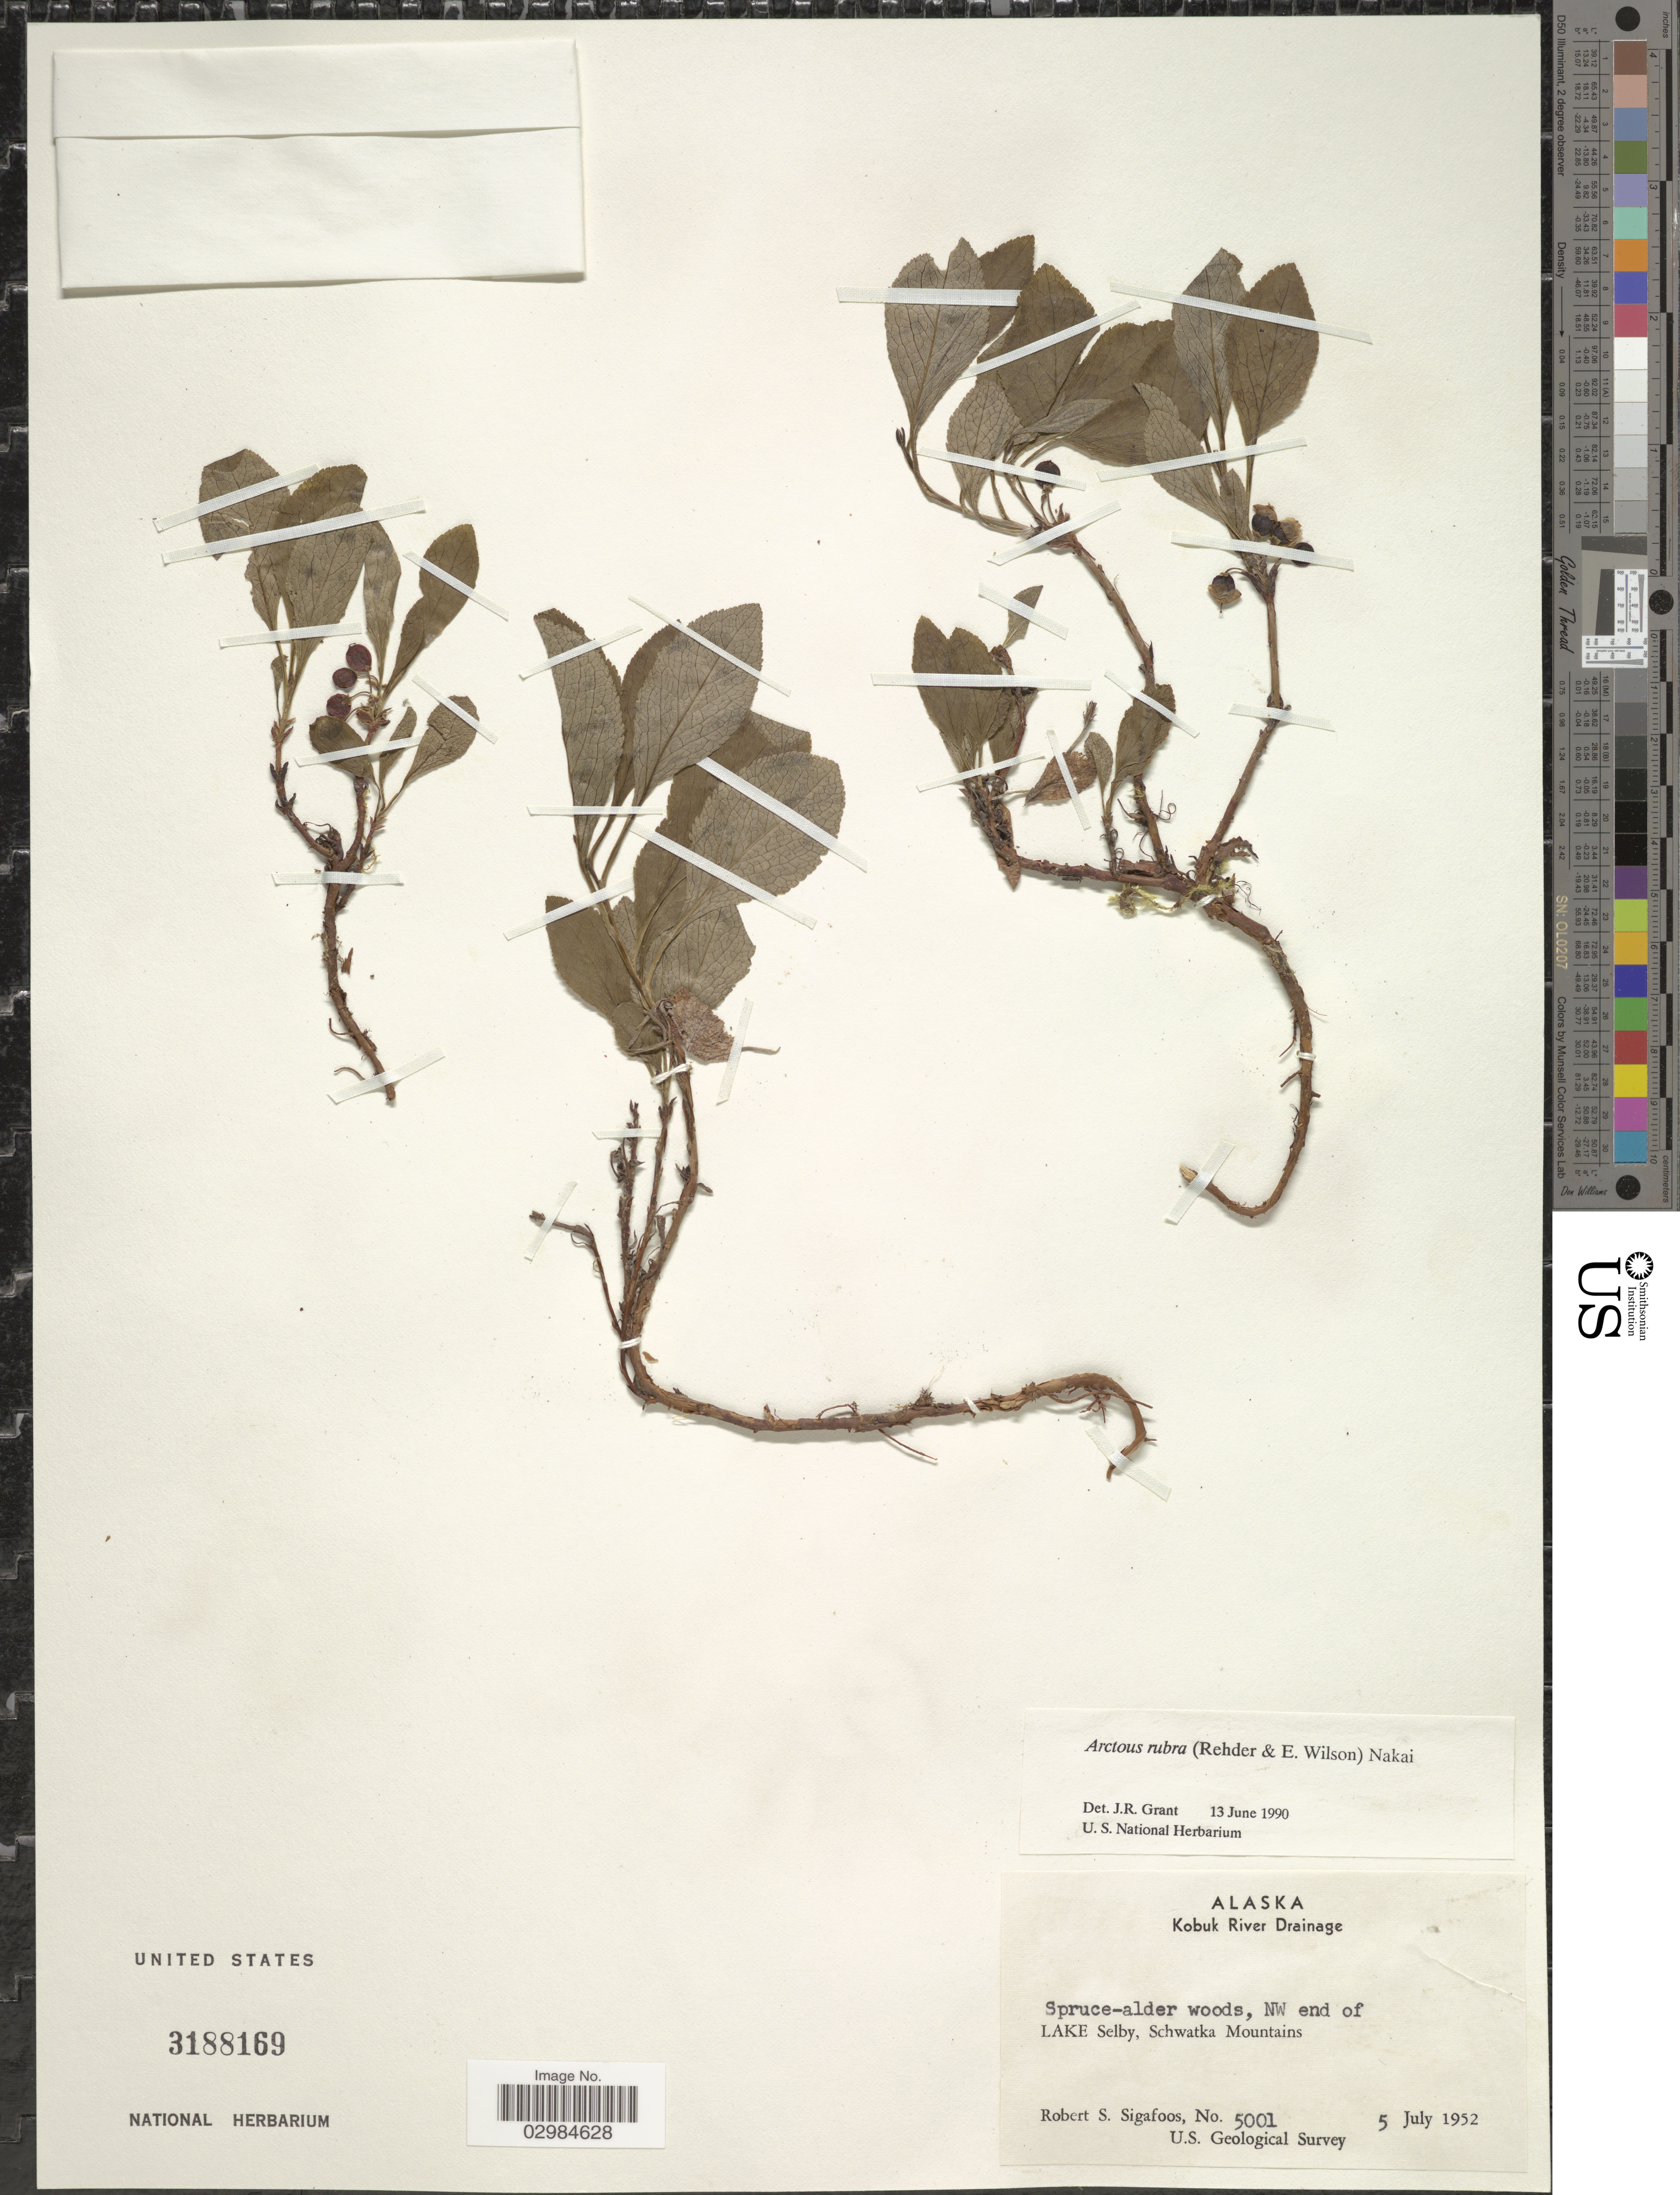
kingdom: Plantae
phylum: Tracheophyta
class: Magnoliopsida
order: Ericales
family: Ericaceae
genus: Arctostaphylos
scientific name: Arctostaphylos rubra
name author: (Rehder & E.H. Wilson) Fernald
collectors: R. Sigafoos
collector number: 5001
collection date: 1952-07-05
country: United States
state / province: Alaska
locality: Kobuk River Drainage. NW end of Lake Selby, Schwatka Mountains.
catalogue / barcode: US 3188169